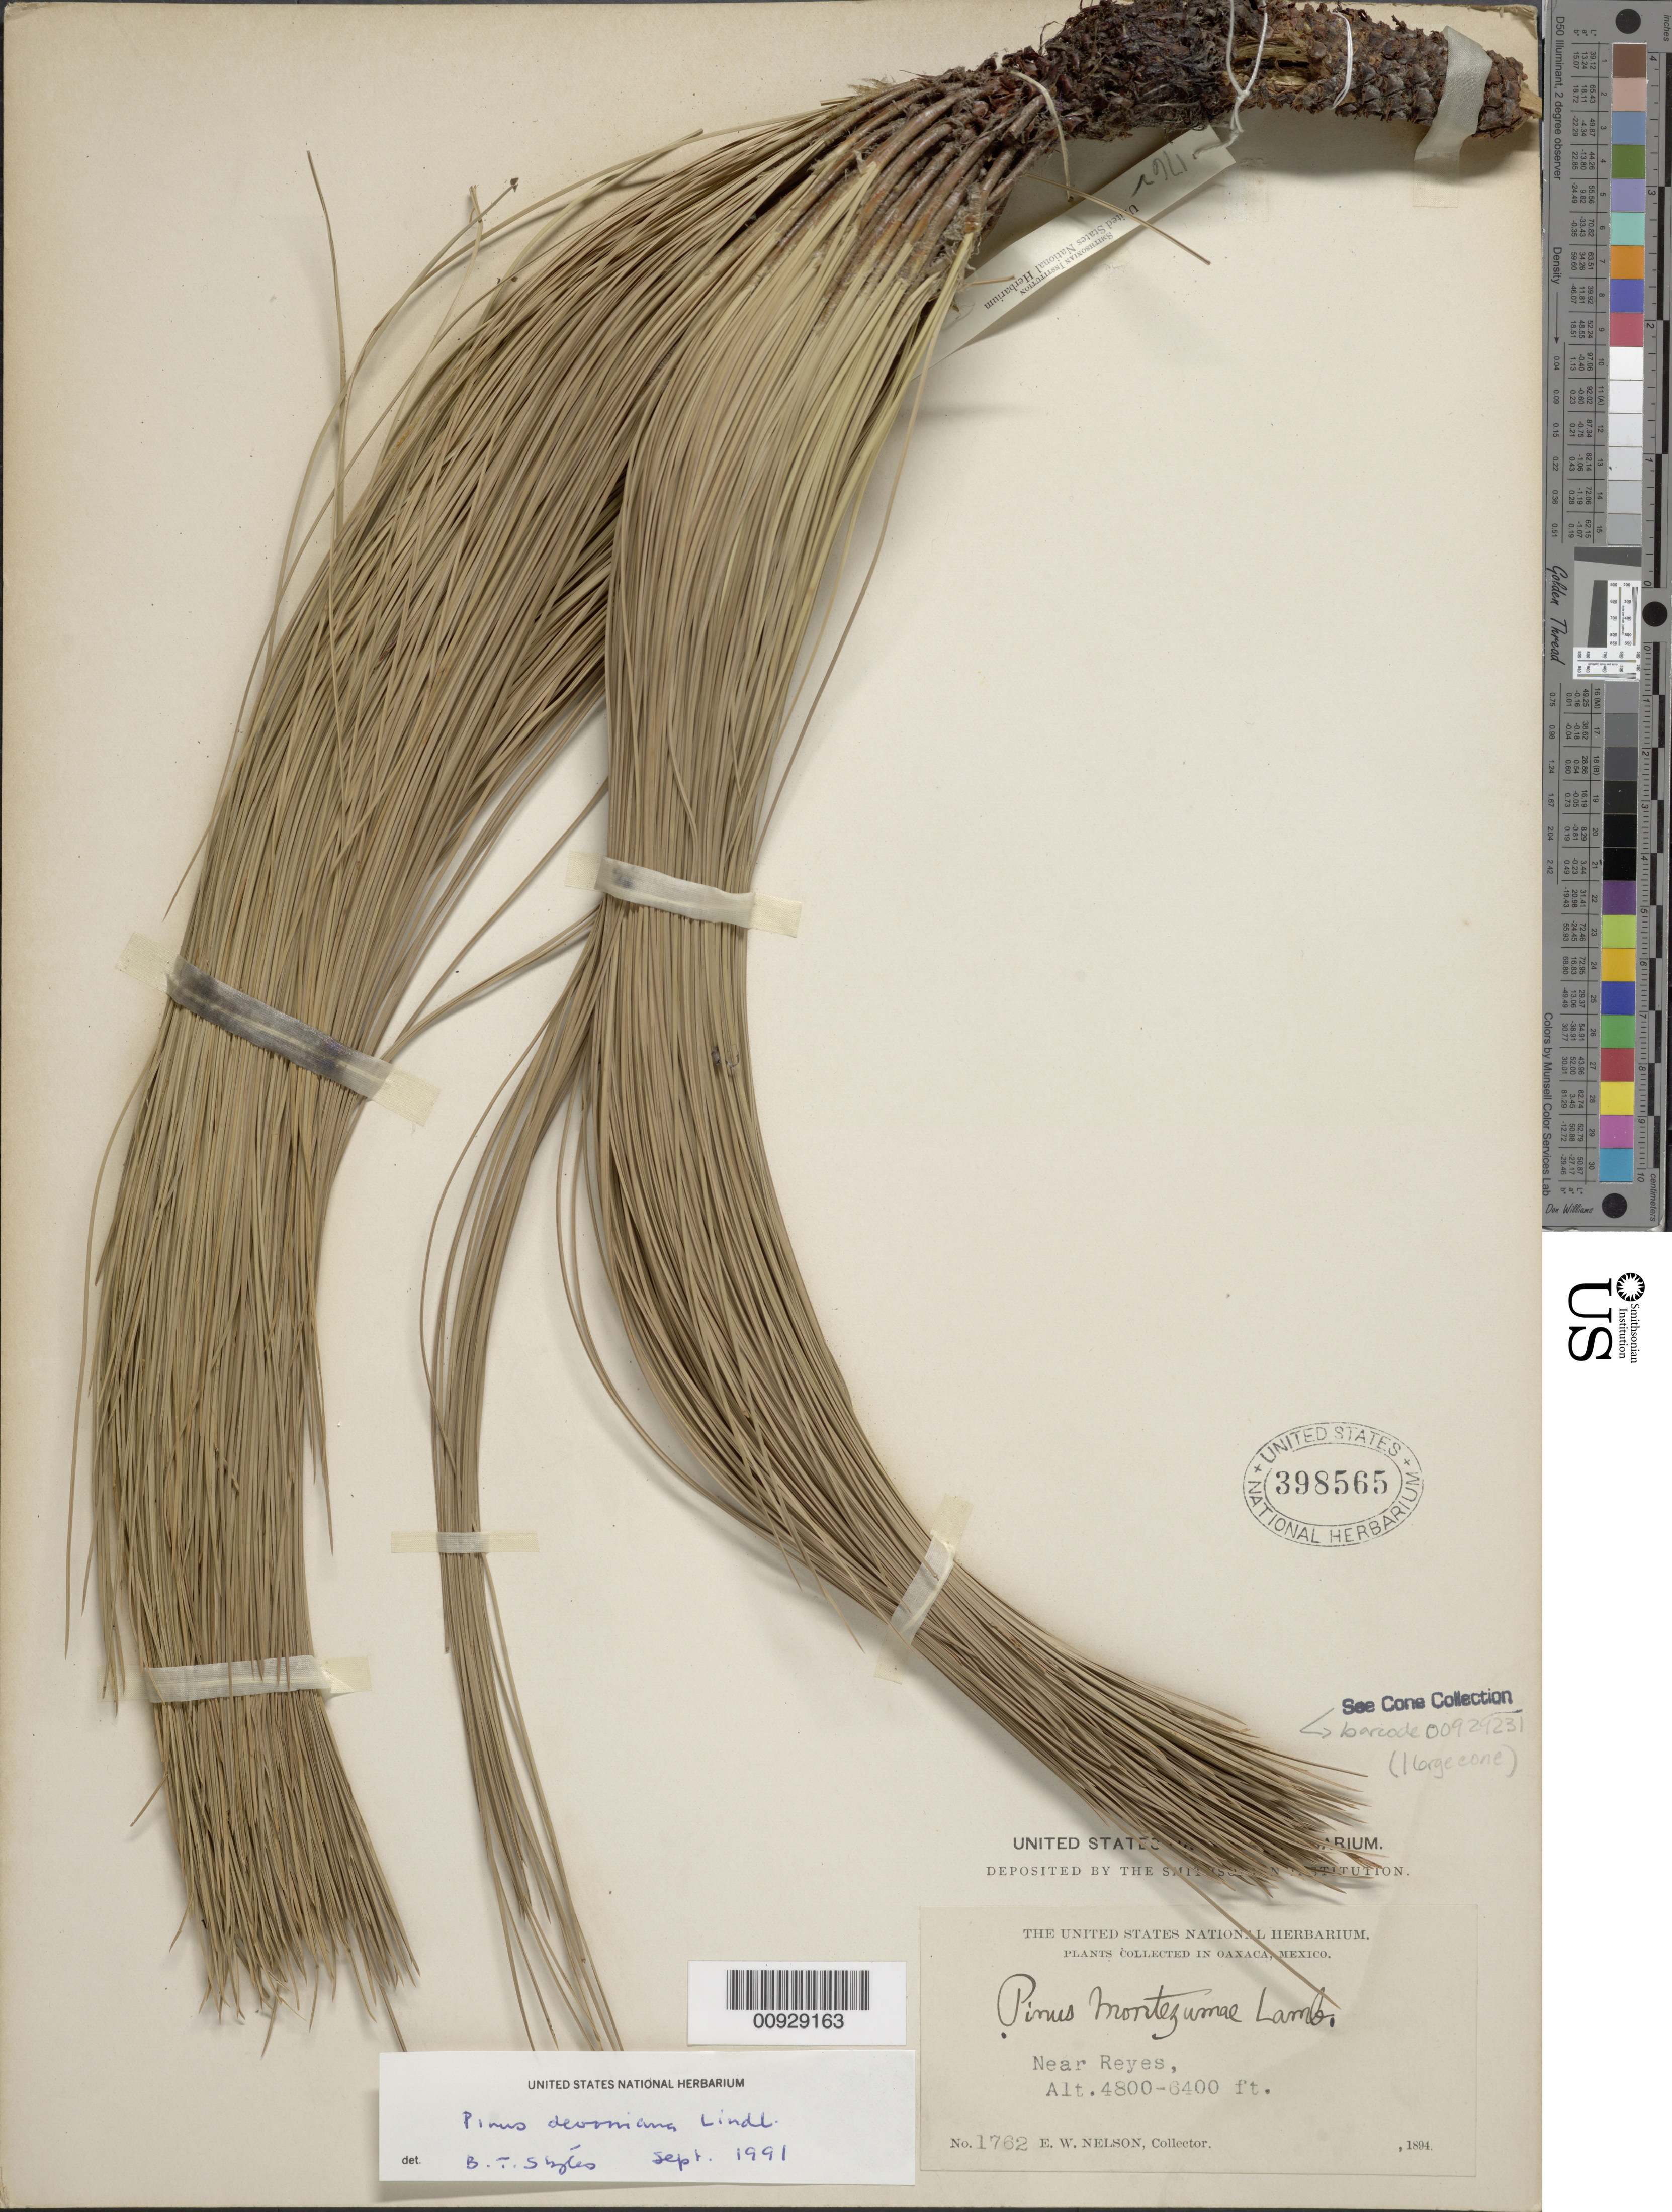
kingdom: Plantae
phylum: Tracheophyta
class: Pinopsida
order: Pinales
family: Pinaceae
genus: Pinus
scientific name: Pinus devoniana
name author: Lindl.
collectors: E. W. Nelson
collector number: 1762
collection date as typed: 1894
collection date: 1894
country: Mexico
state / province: Oaxaca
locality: Near Reyes.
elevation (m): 1463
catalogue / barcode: US 398565